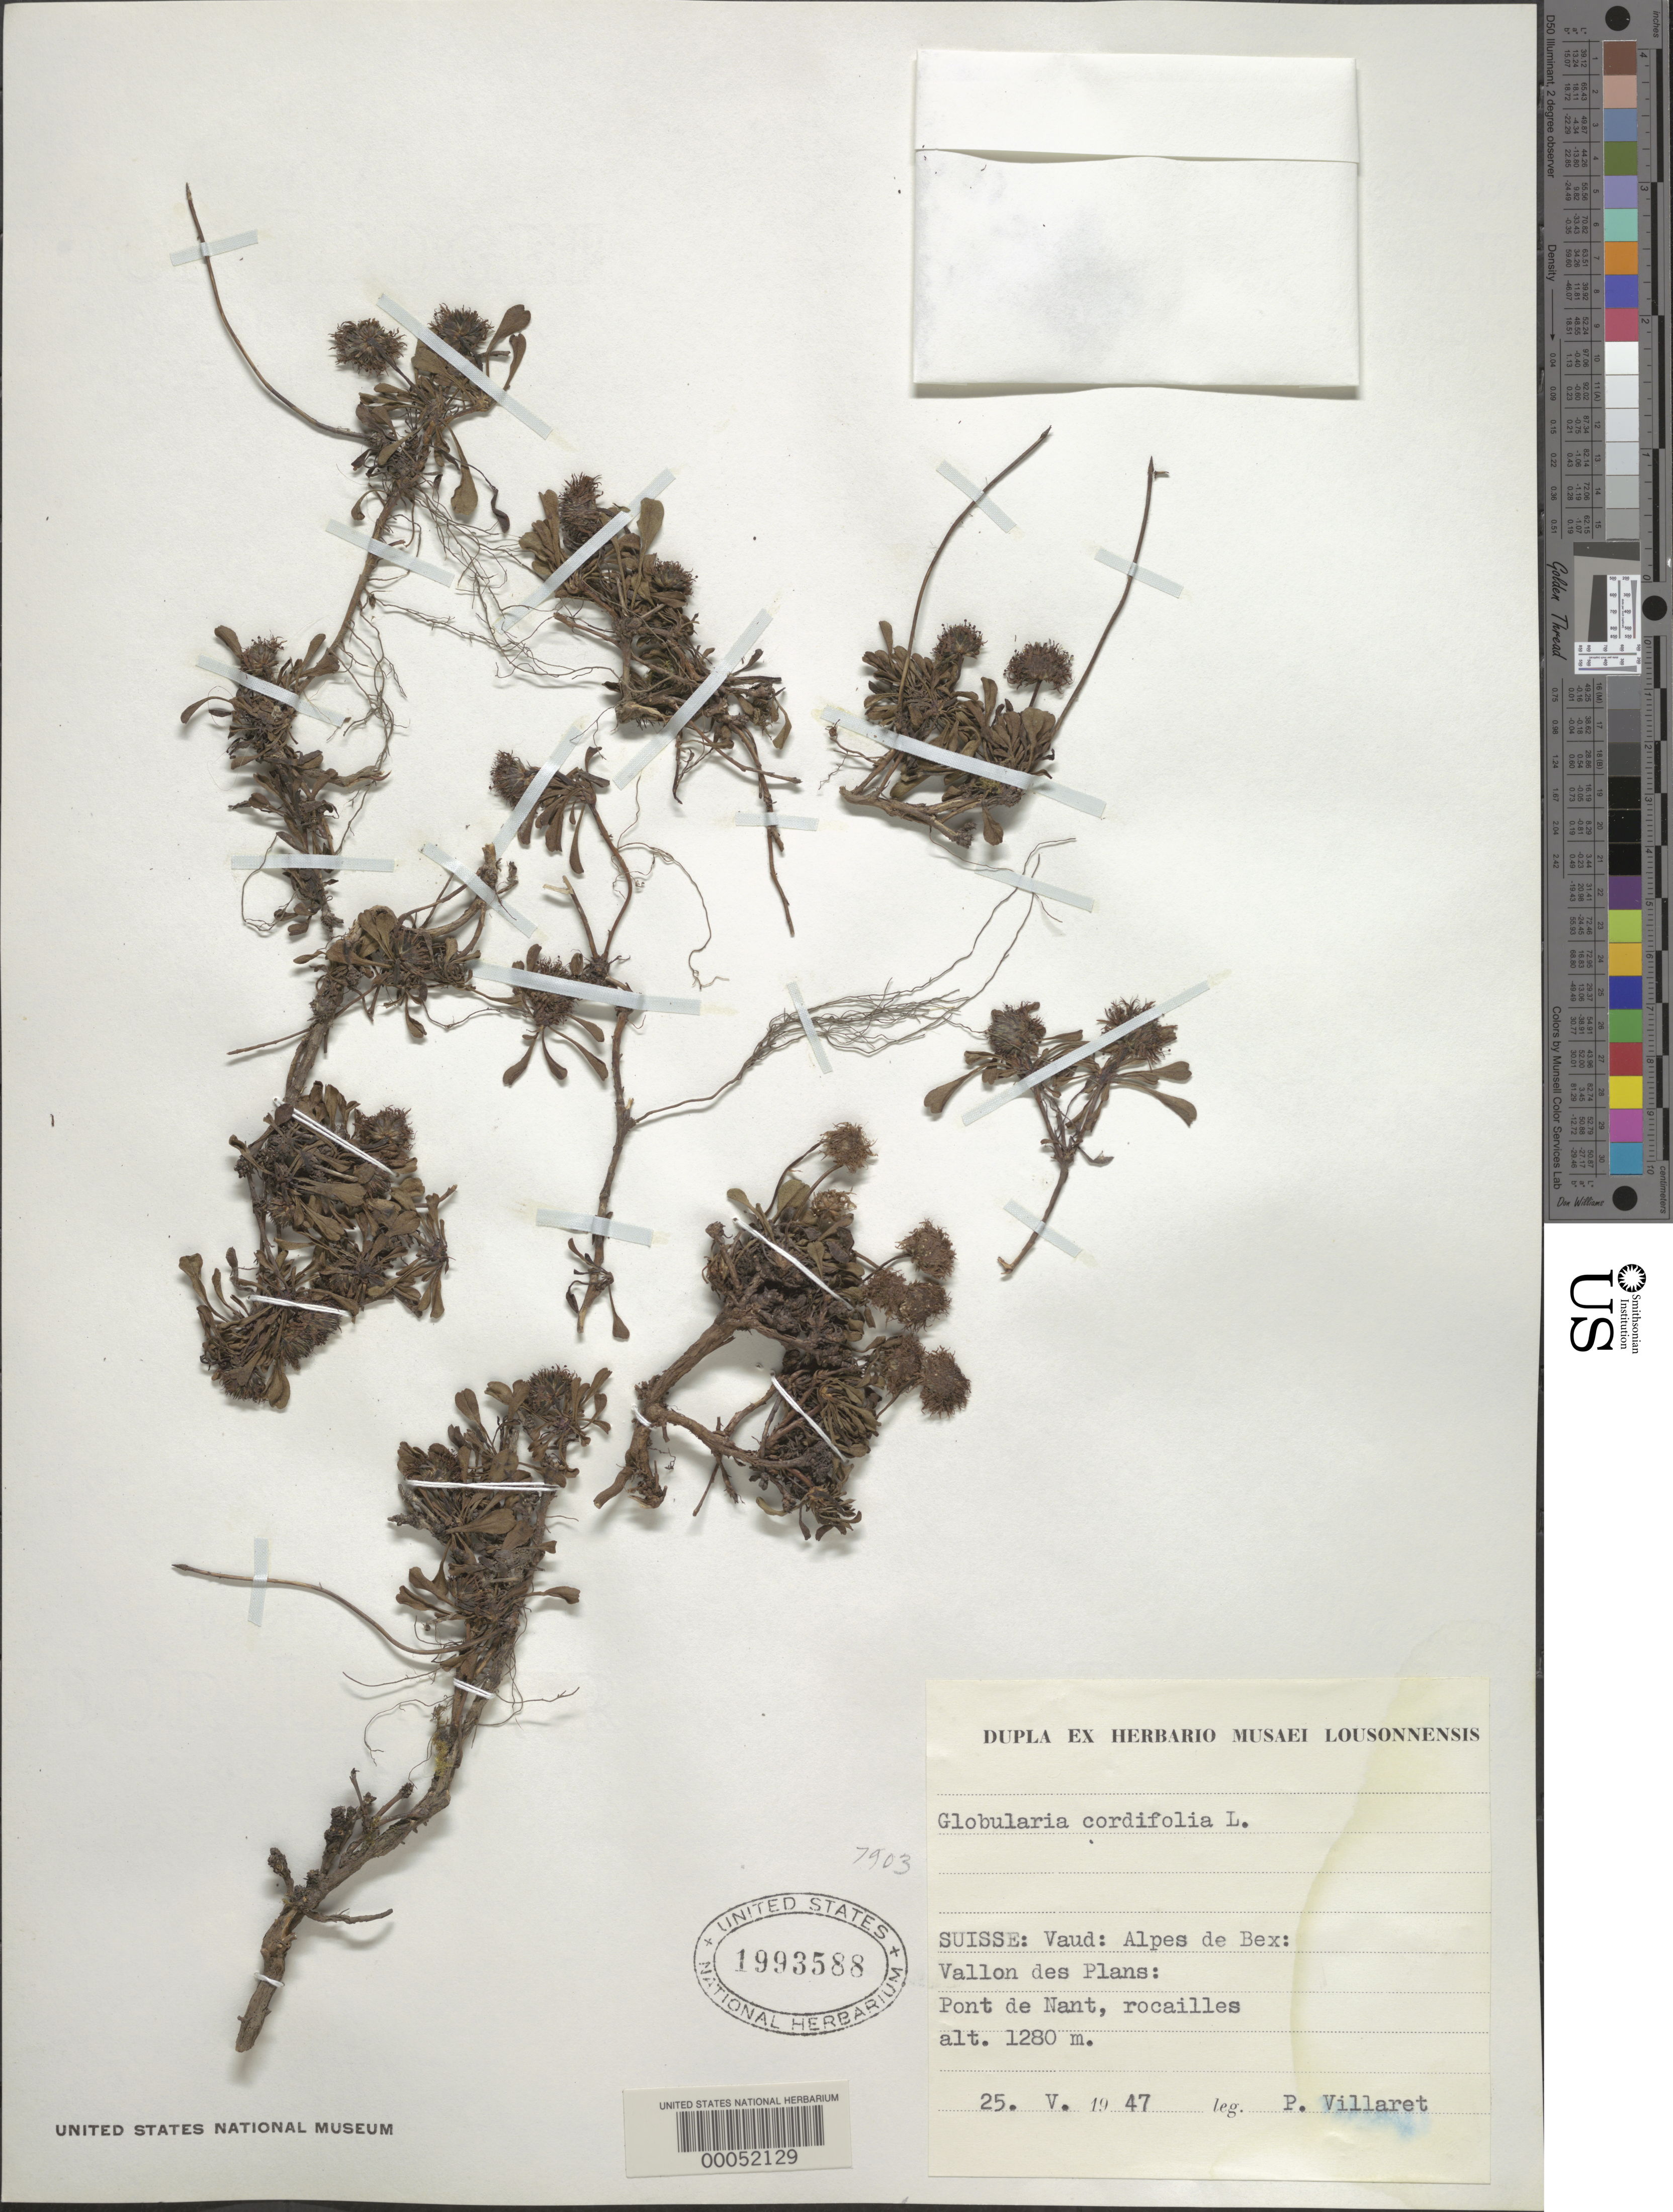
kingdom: Plantae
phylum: Tracheophyta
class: Magnoliopsida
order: Lamiales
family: Plantaginaceae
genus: Globularia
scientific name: Globularia cordifolia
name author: L.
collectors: P. Villaret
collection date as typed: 25 May 1947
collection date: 1947-05-25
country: France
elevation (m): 1280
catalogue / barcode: US 1993588